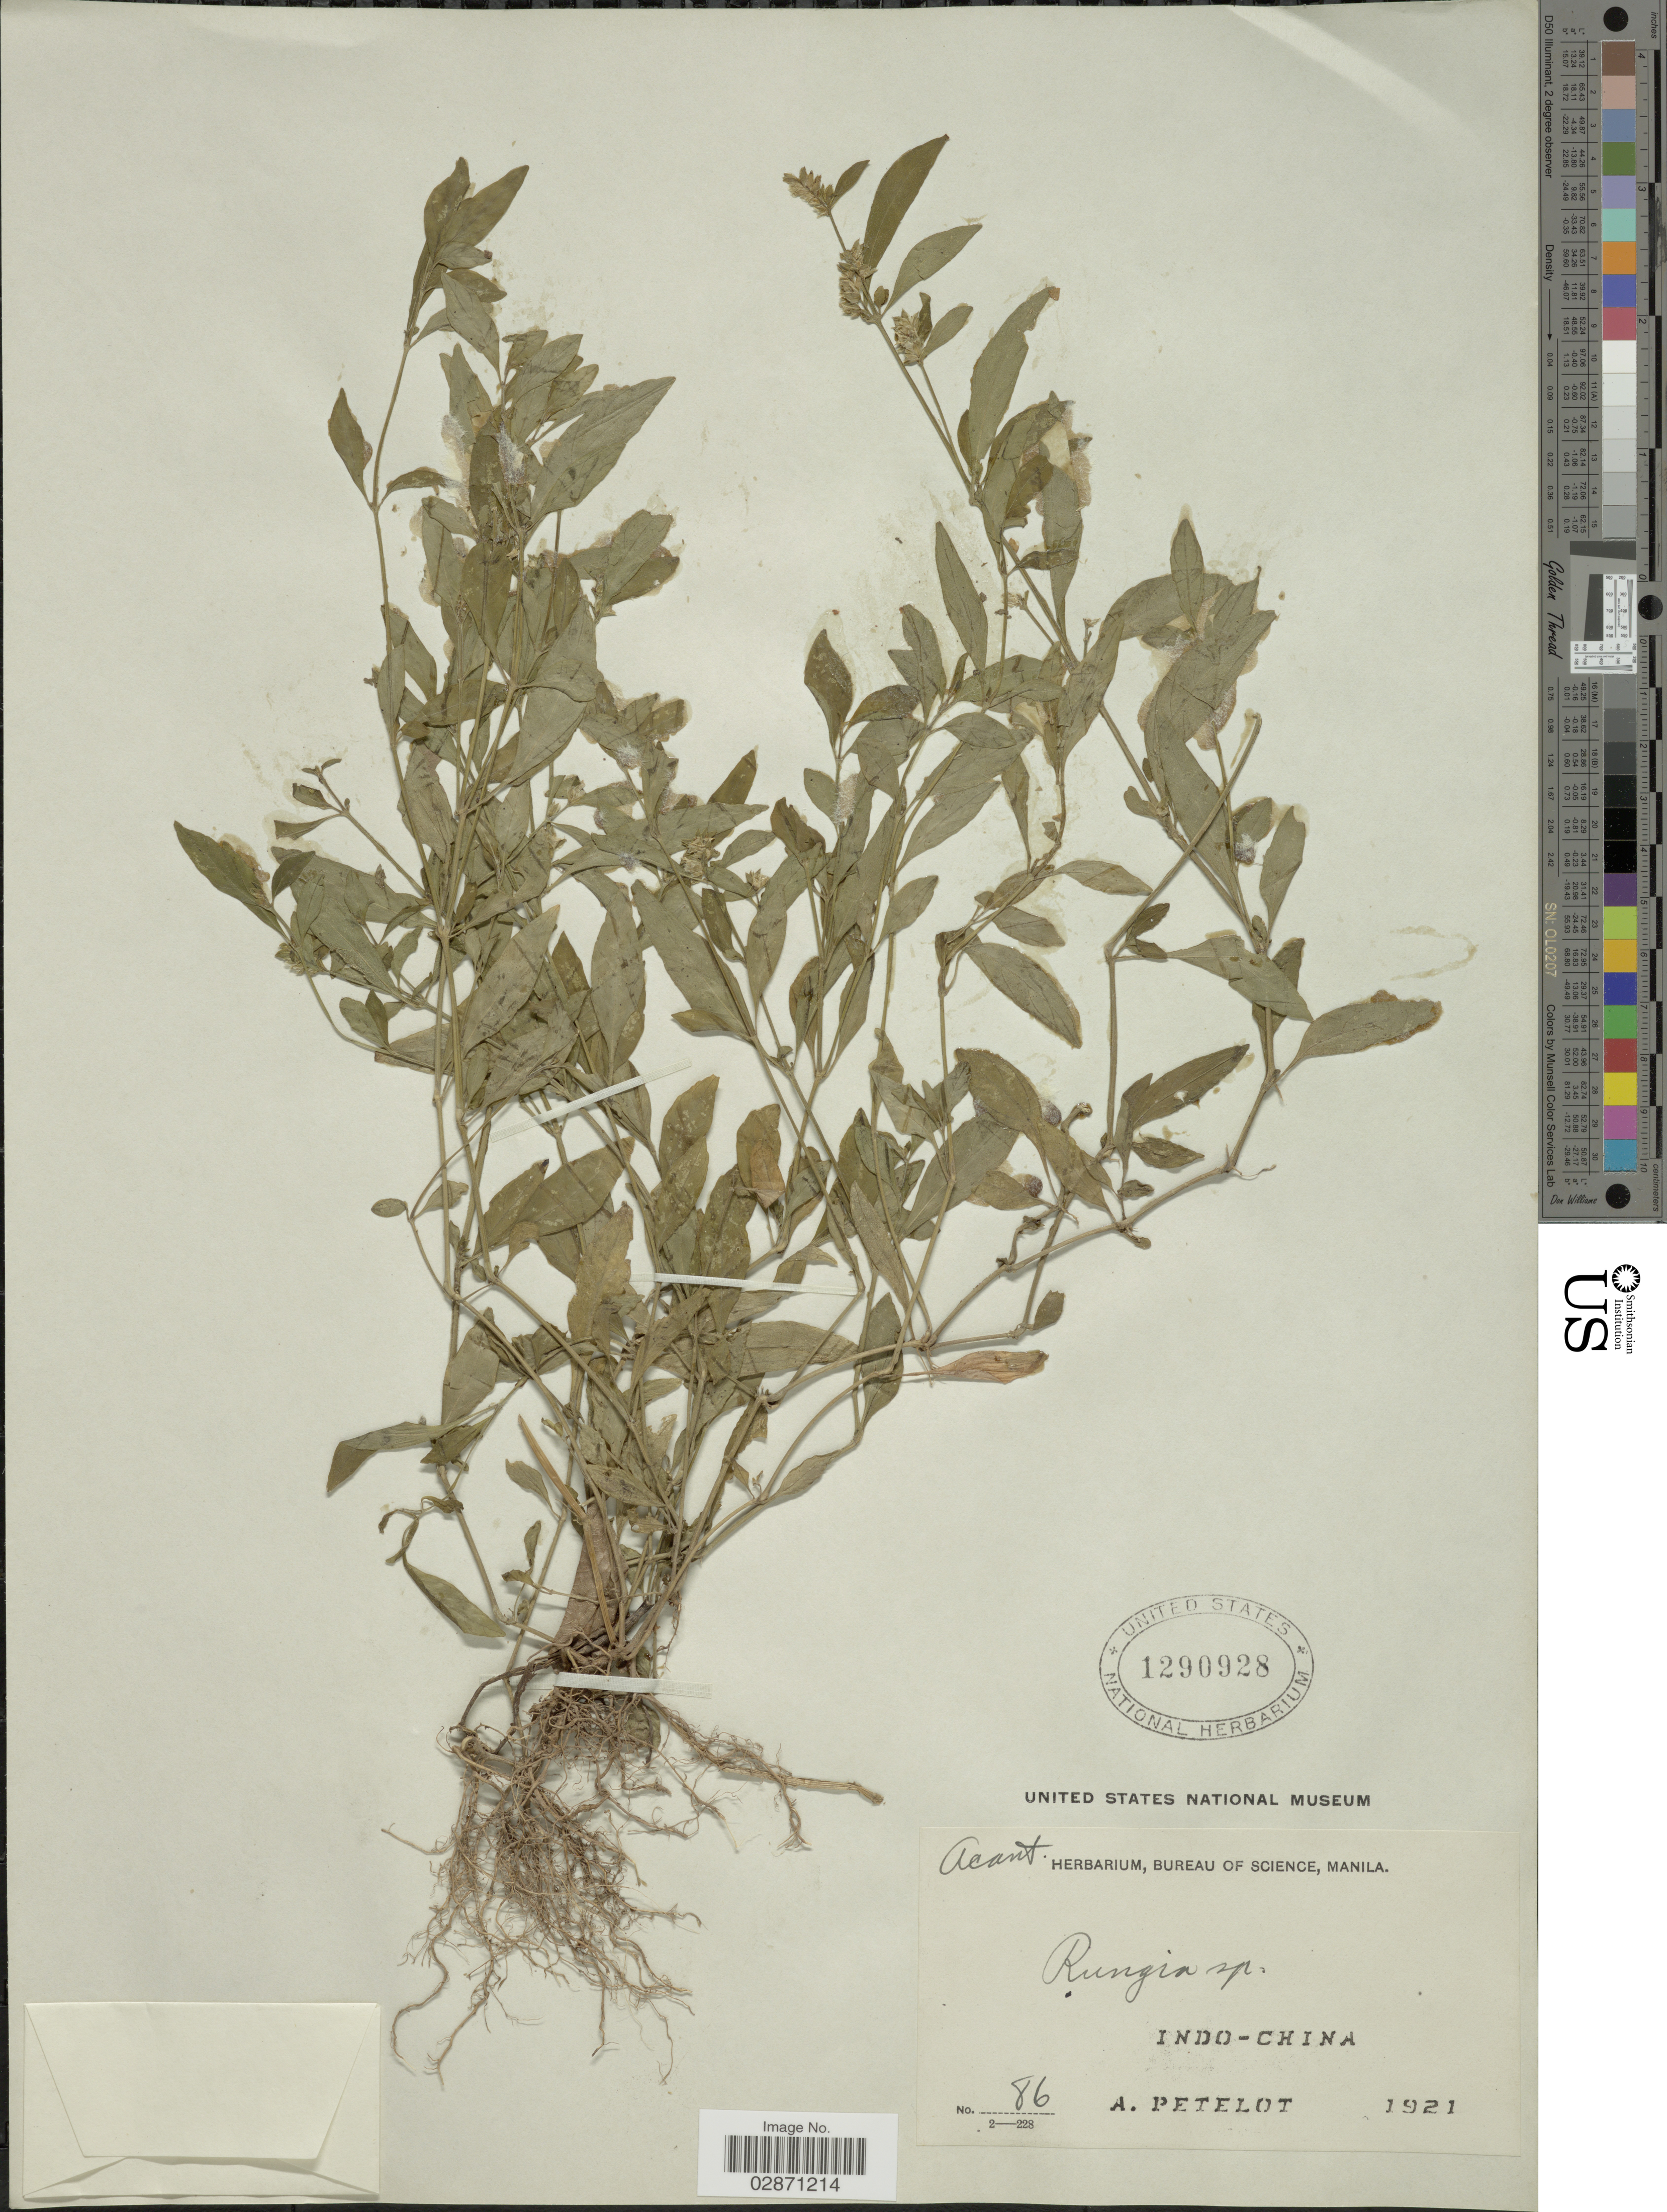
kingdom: Plantae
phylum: Tracheophyta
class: Magnoliopsida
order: Lamiales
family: Acanthaceae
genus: Rungia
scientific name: Rungia sp.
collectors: A. Petelot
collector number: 86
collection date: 1921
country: Vietnam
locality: Indo-China.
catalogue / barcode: US 1290928